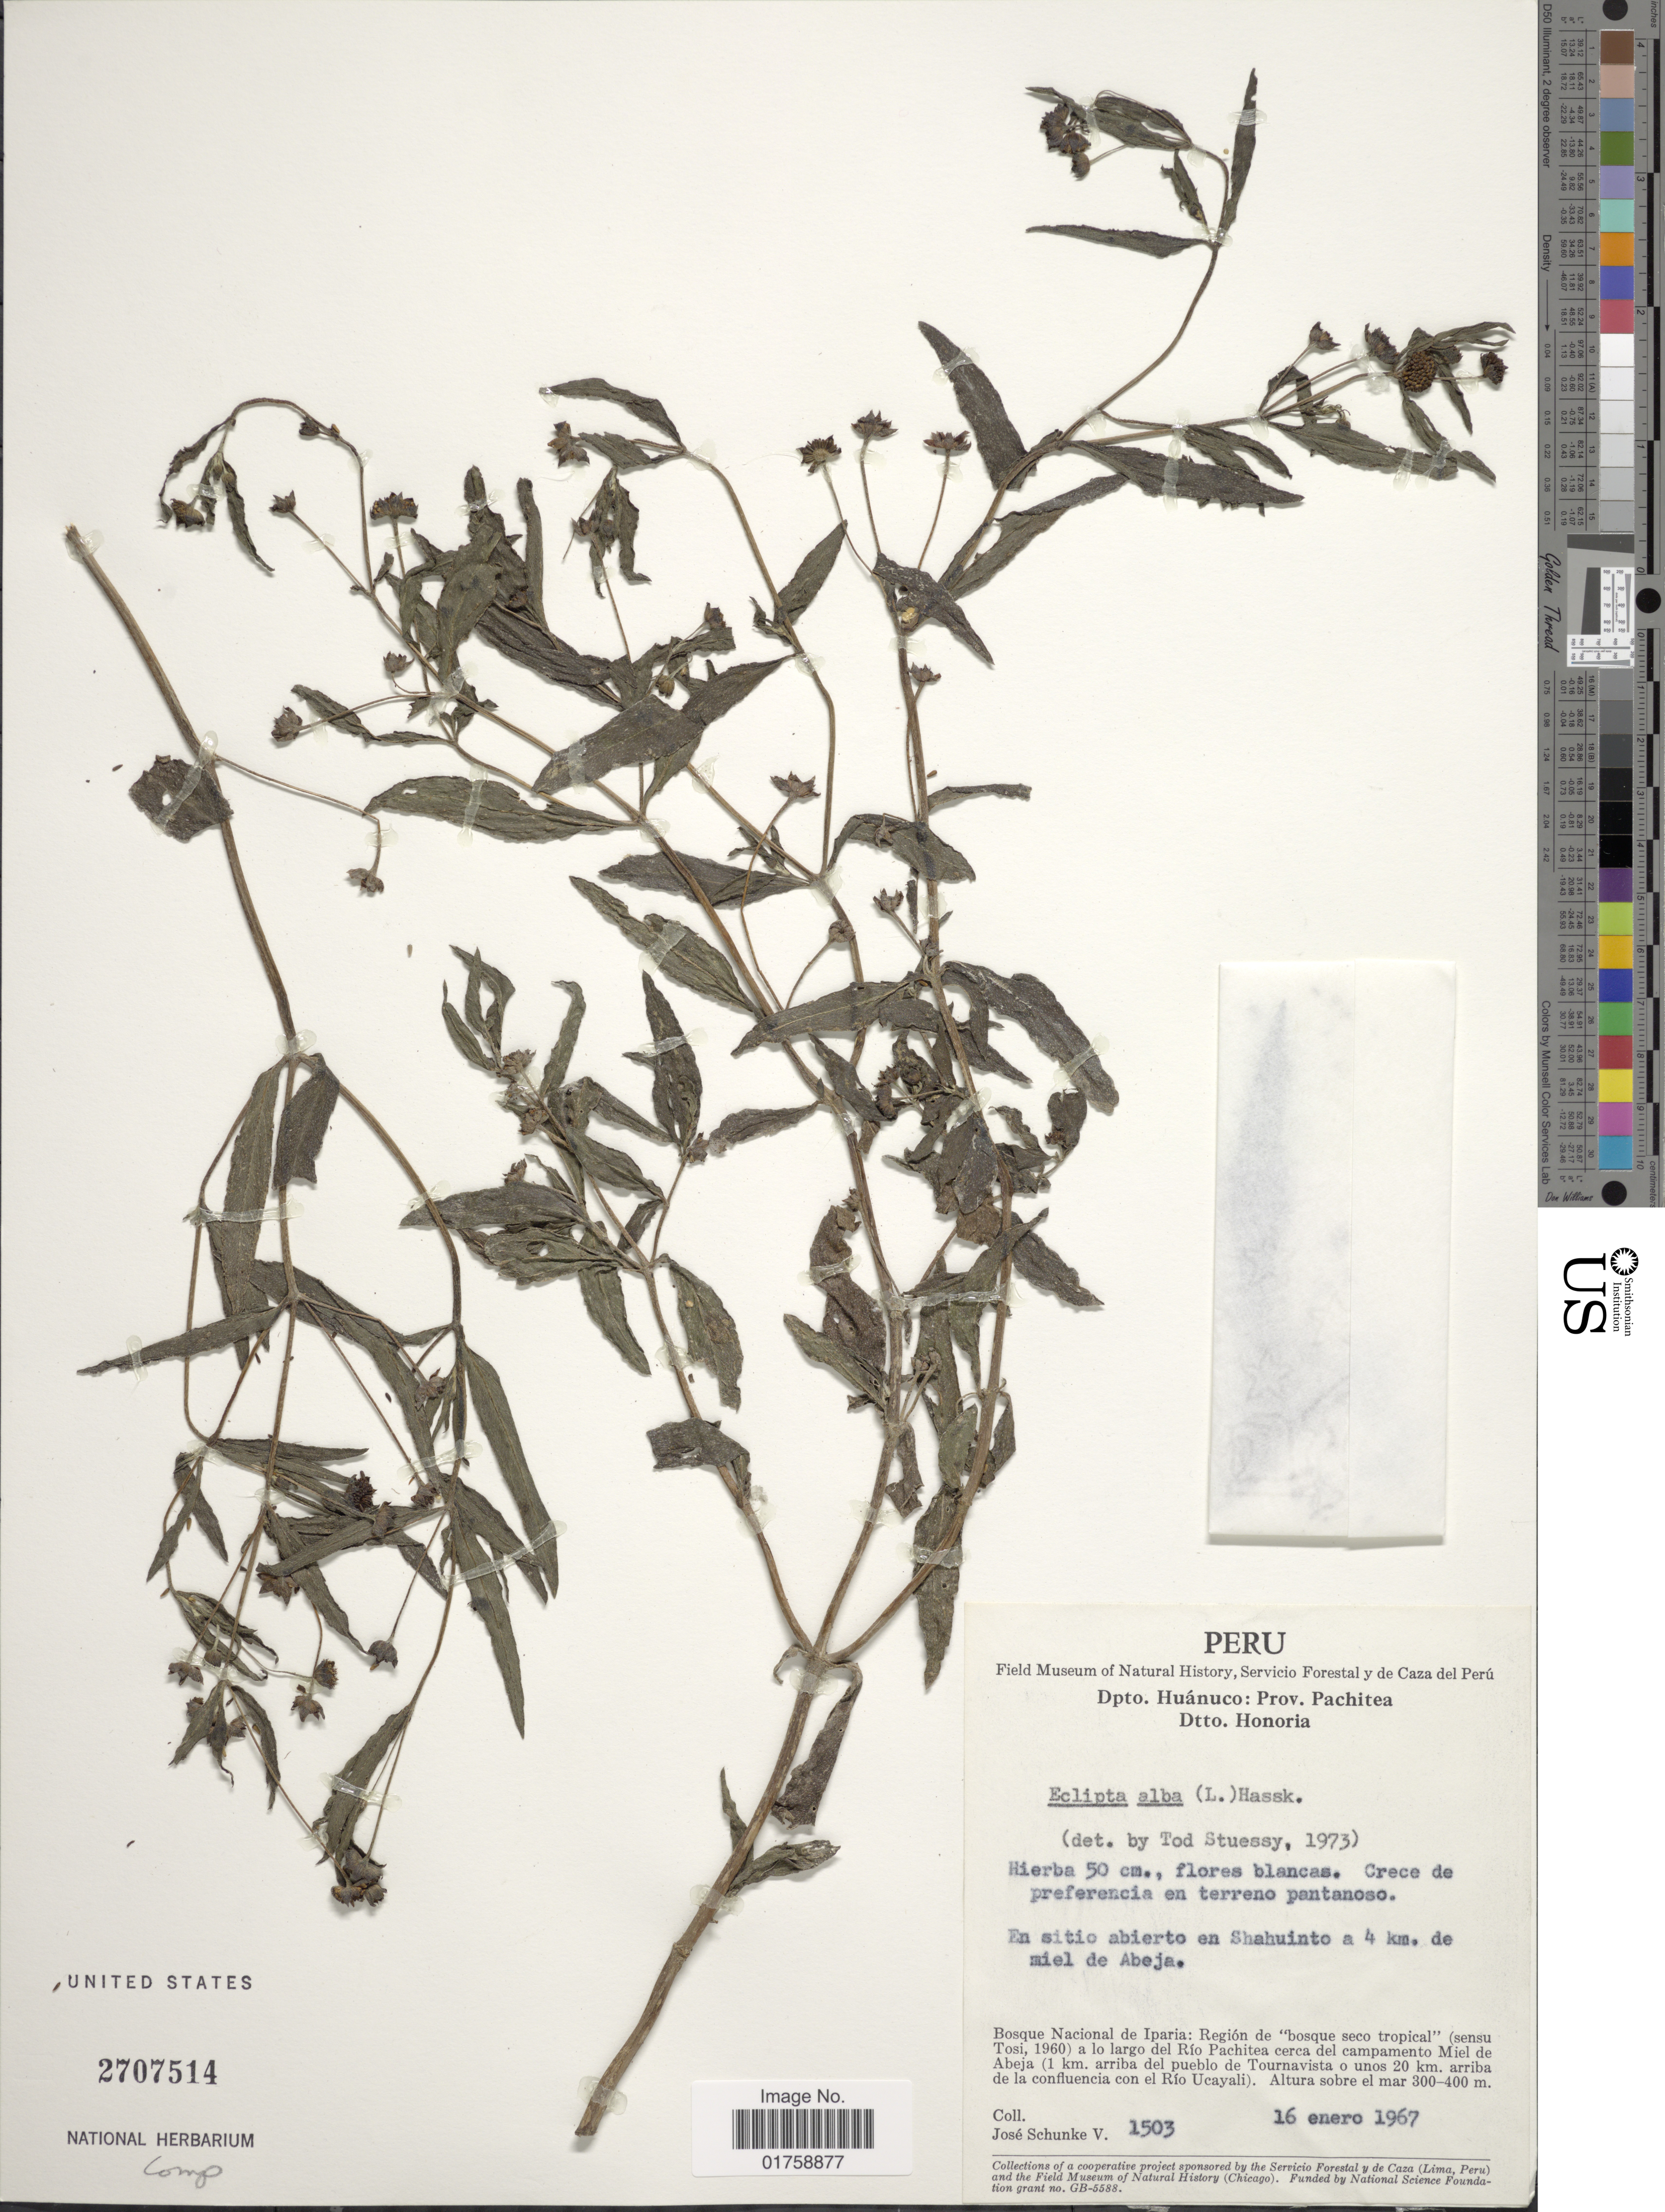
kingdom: Plantae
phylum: Tracheophyta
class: Magnoliopsida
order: Asterales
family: Asteraceae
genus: Eclipta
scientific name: Eclipta alba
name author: (L.) Hassk.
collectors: J. Schunke Vigo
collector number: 1503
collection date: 1967-01-16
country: Peru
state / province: Huánuco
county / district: Pachitea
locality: Dtto. Honoria. Bosque Nacional de Iparia: Region de "bosque seco tropical" (sensu Tosi, 1960) a lo largo del Rio Pachitea cerca del campamento Miel de Abeja (1 km. arriba del pueblo de Tournavista o unos 20 km. arriba de la confluebcia con el Rio ucayali)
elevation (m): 300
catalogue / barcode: US 2707514